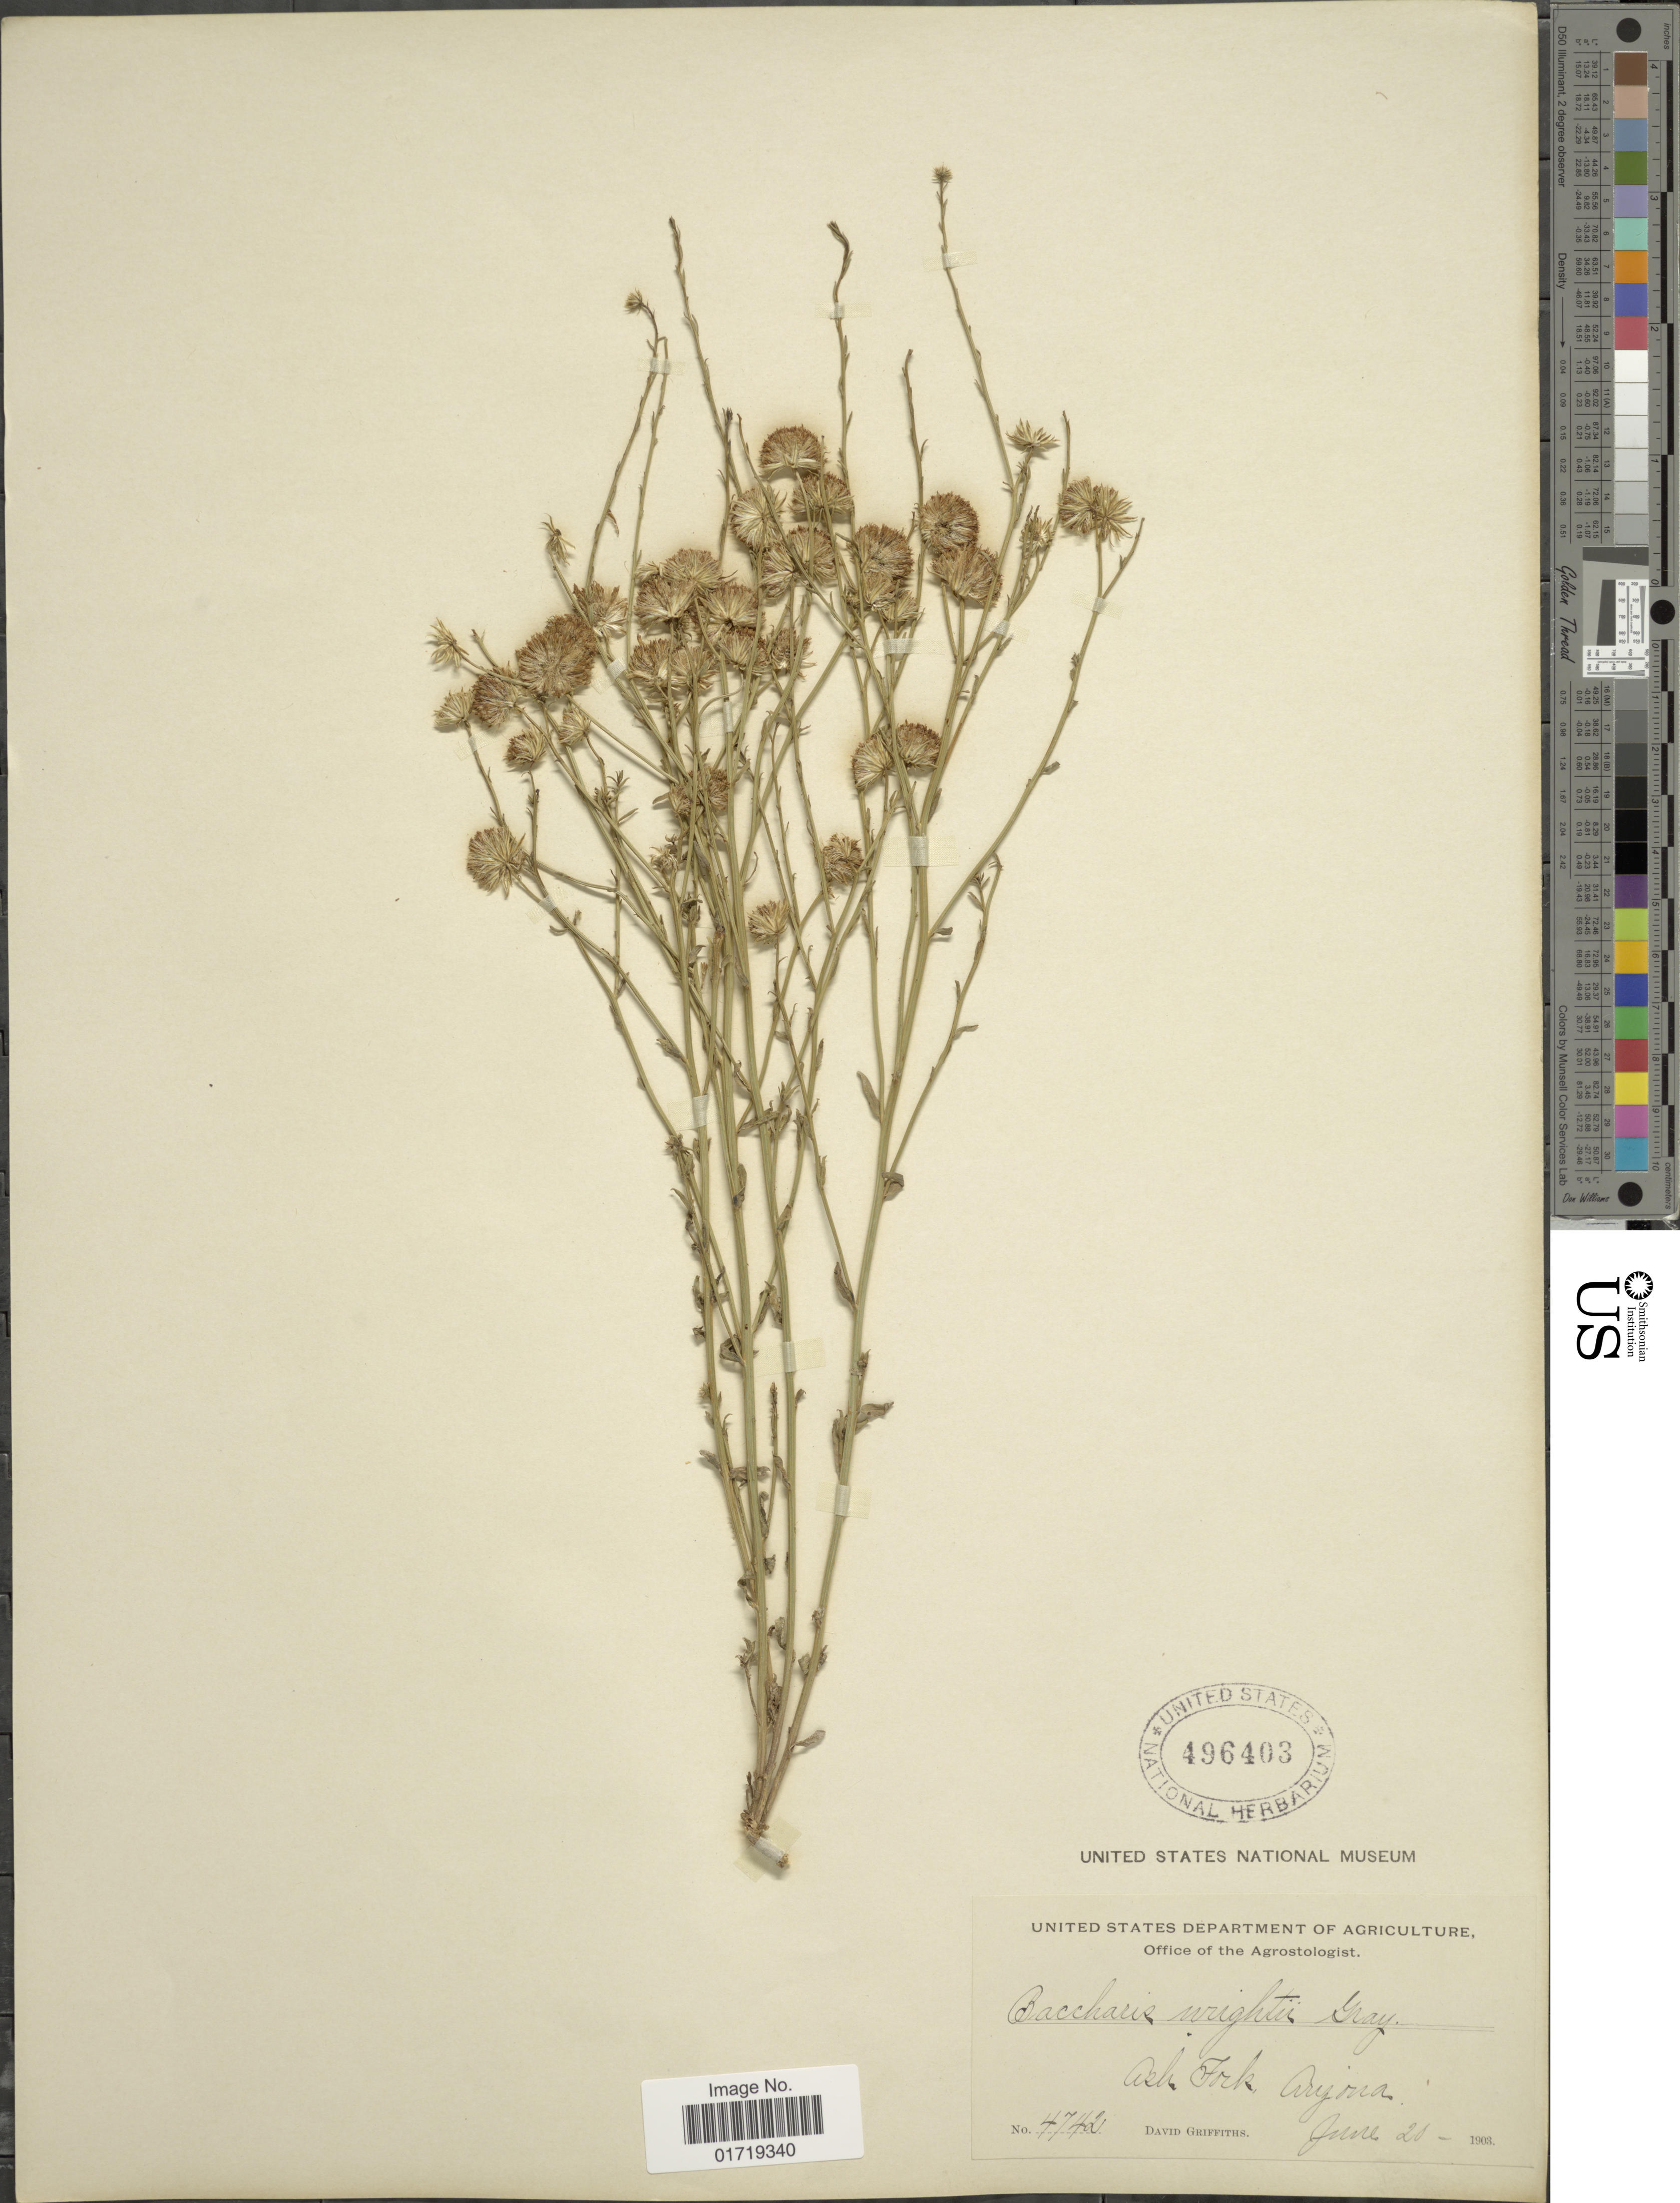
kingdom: Plantae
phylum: Tracheophyta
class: Magnoliopsida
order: Asterales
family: Asteraceae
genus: Baccharis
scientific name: Baccharis wrightii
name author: A. Gray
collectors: D. Griffiths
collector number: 4742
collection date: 1903-06-20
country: United States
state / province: Arizona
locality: Ash Fork, Arizona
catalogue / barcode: US 496403